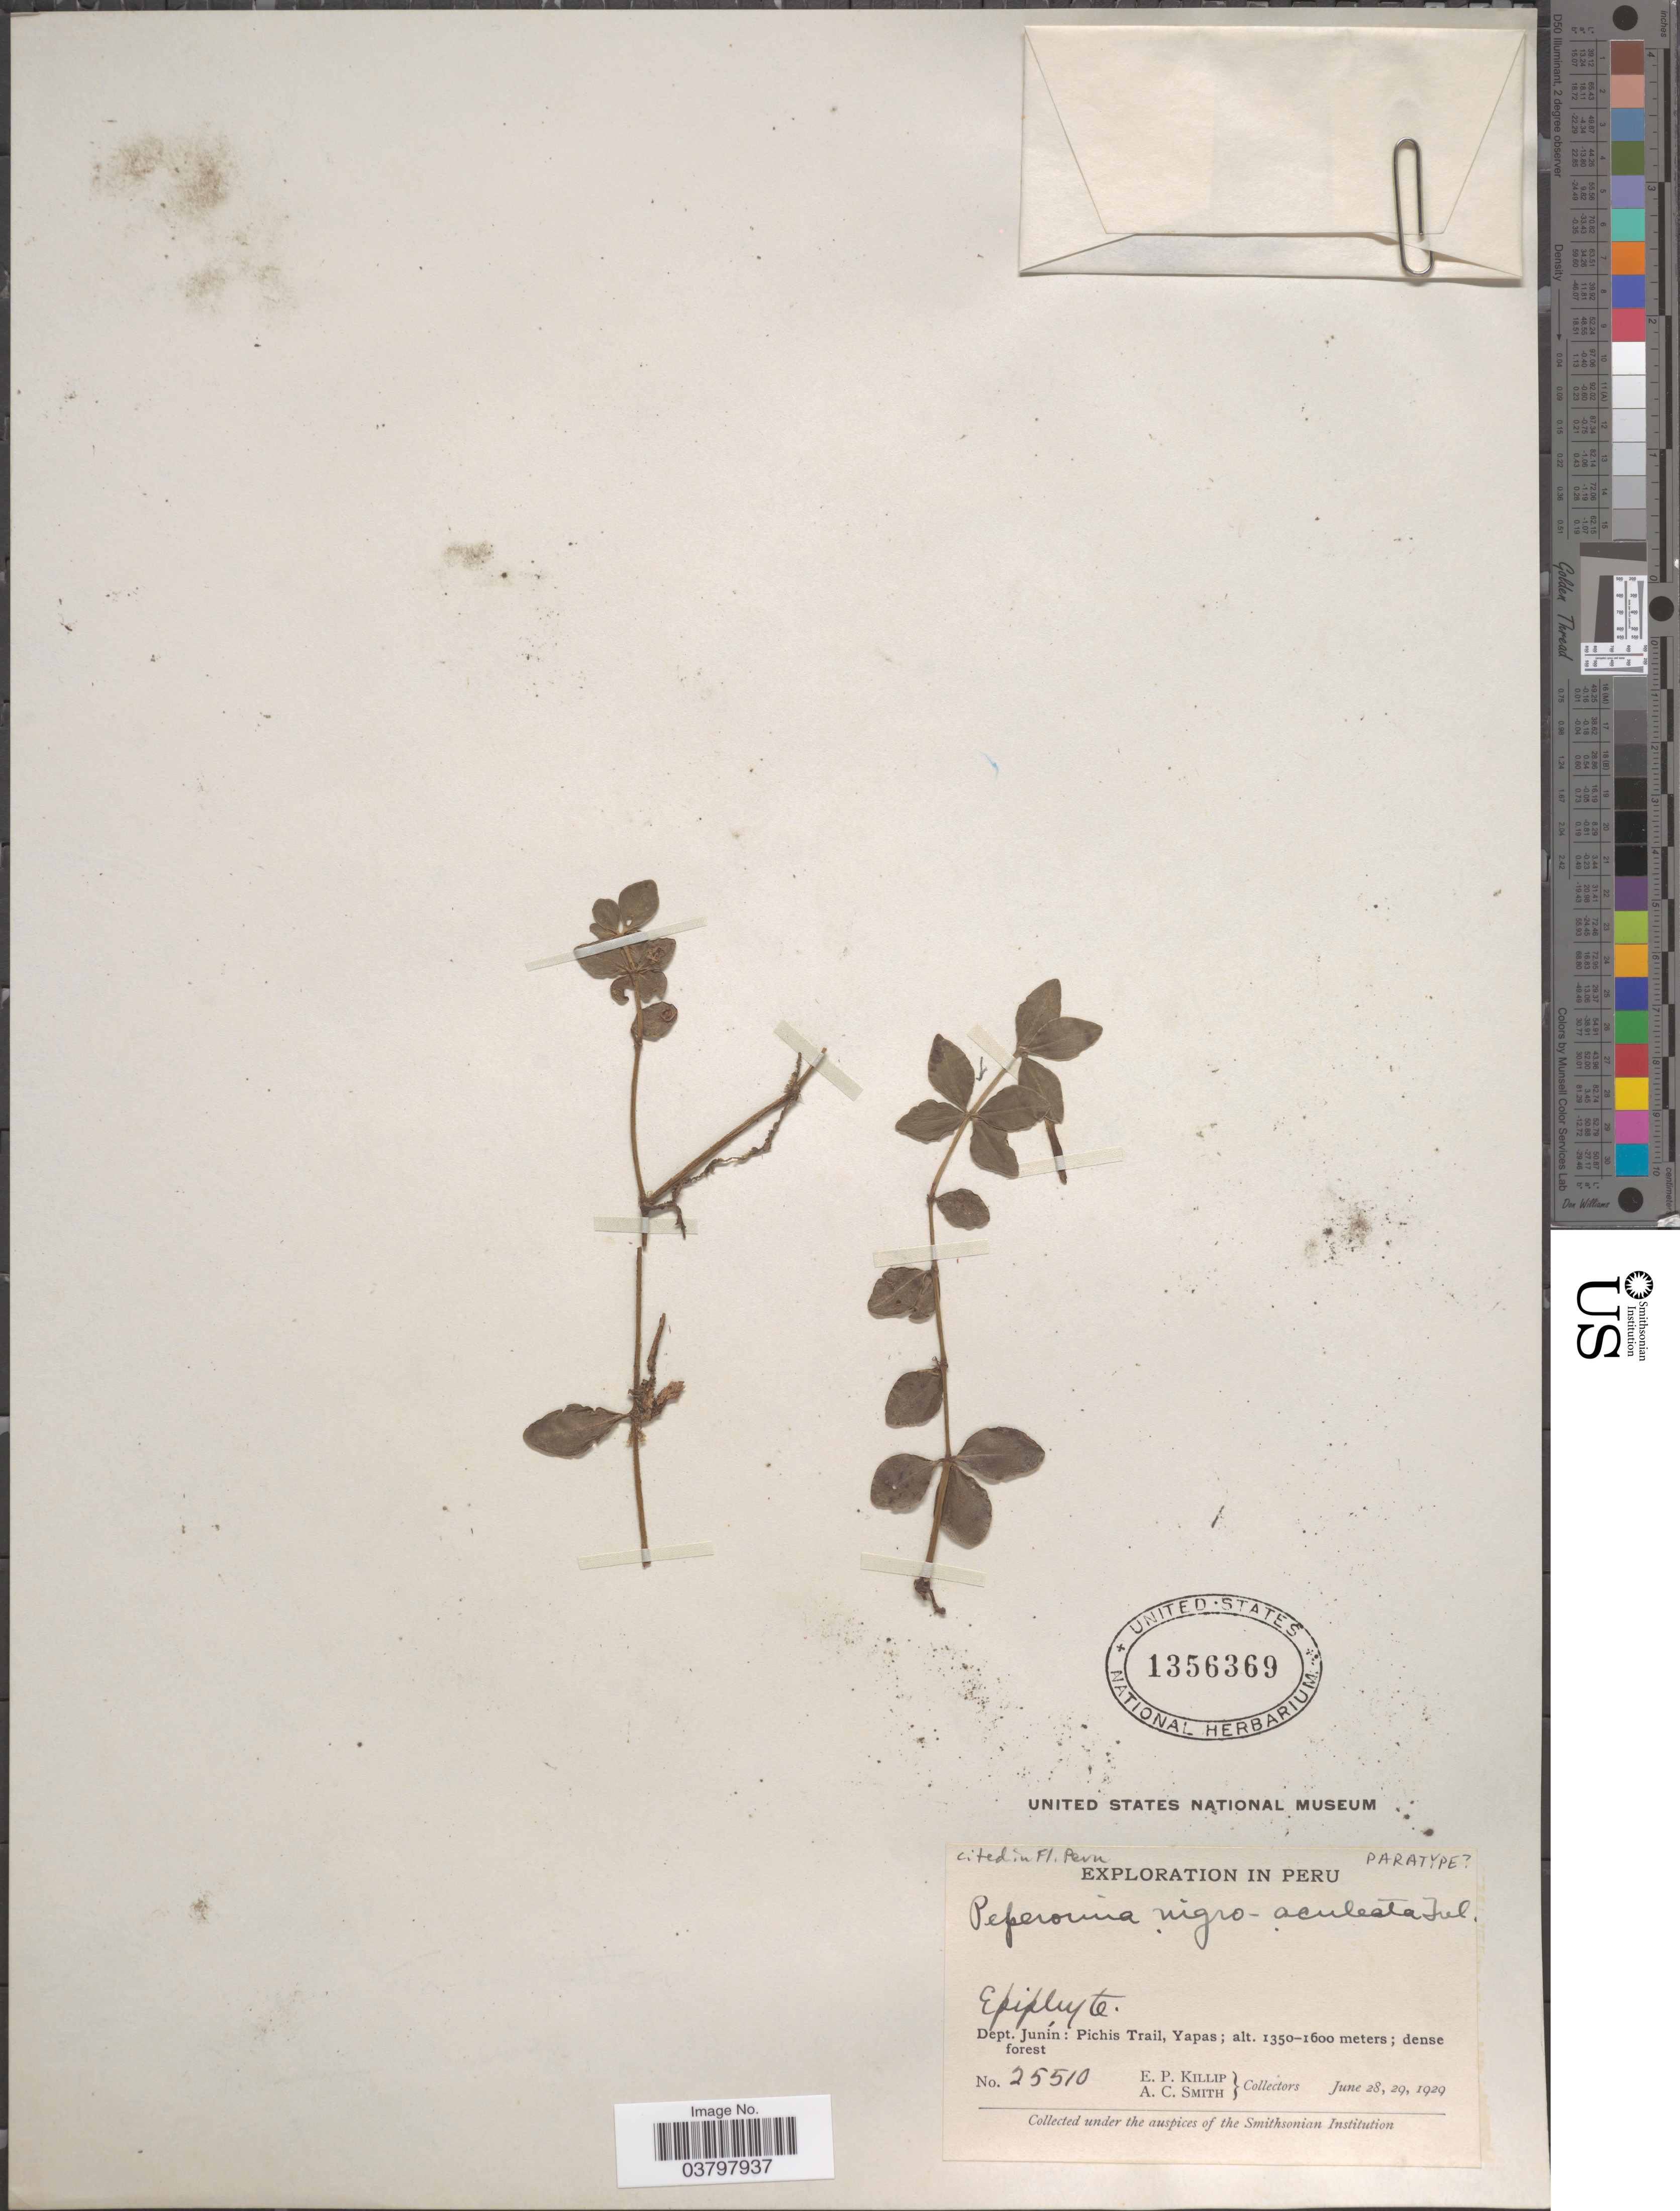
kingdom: Plantae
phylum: Tracheophyta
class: Magnoliopsida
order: Piperales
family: Piperaceae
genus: Peperomia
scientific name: Peperomia nigrooculata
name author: Trel.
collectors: E. P. Killip & A. C. Smith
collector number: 25510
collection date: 1929-06-28/1929-06-29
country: Peru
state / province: Junín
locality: Dept. Junín: Pichis Trail, Yapas.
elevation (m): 1350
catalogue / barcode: US 1356369